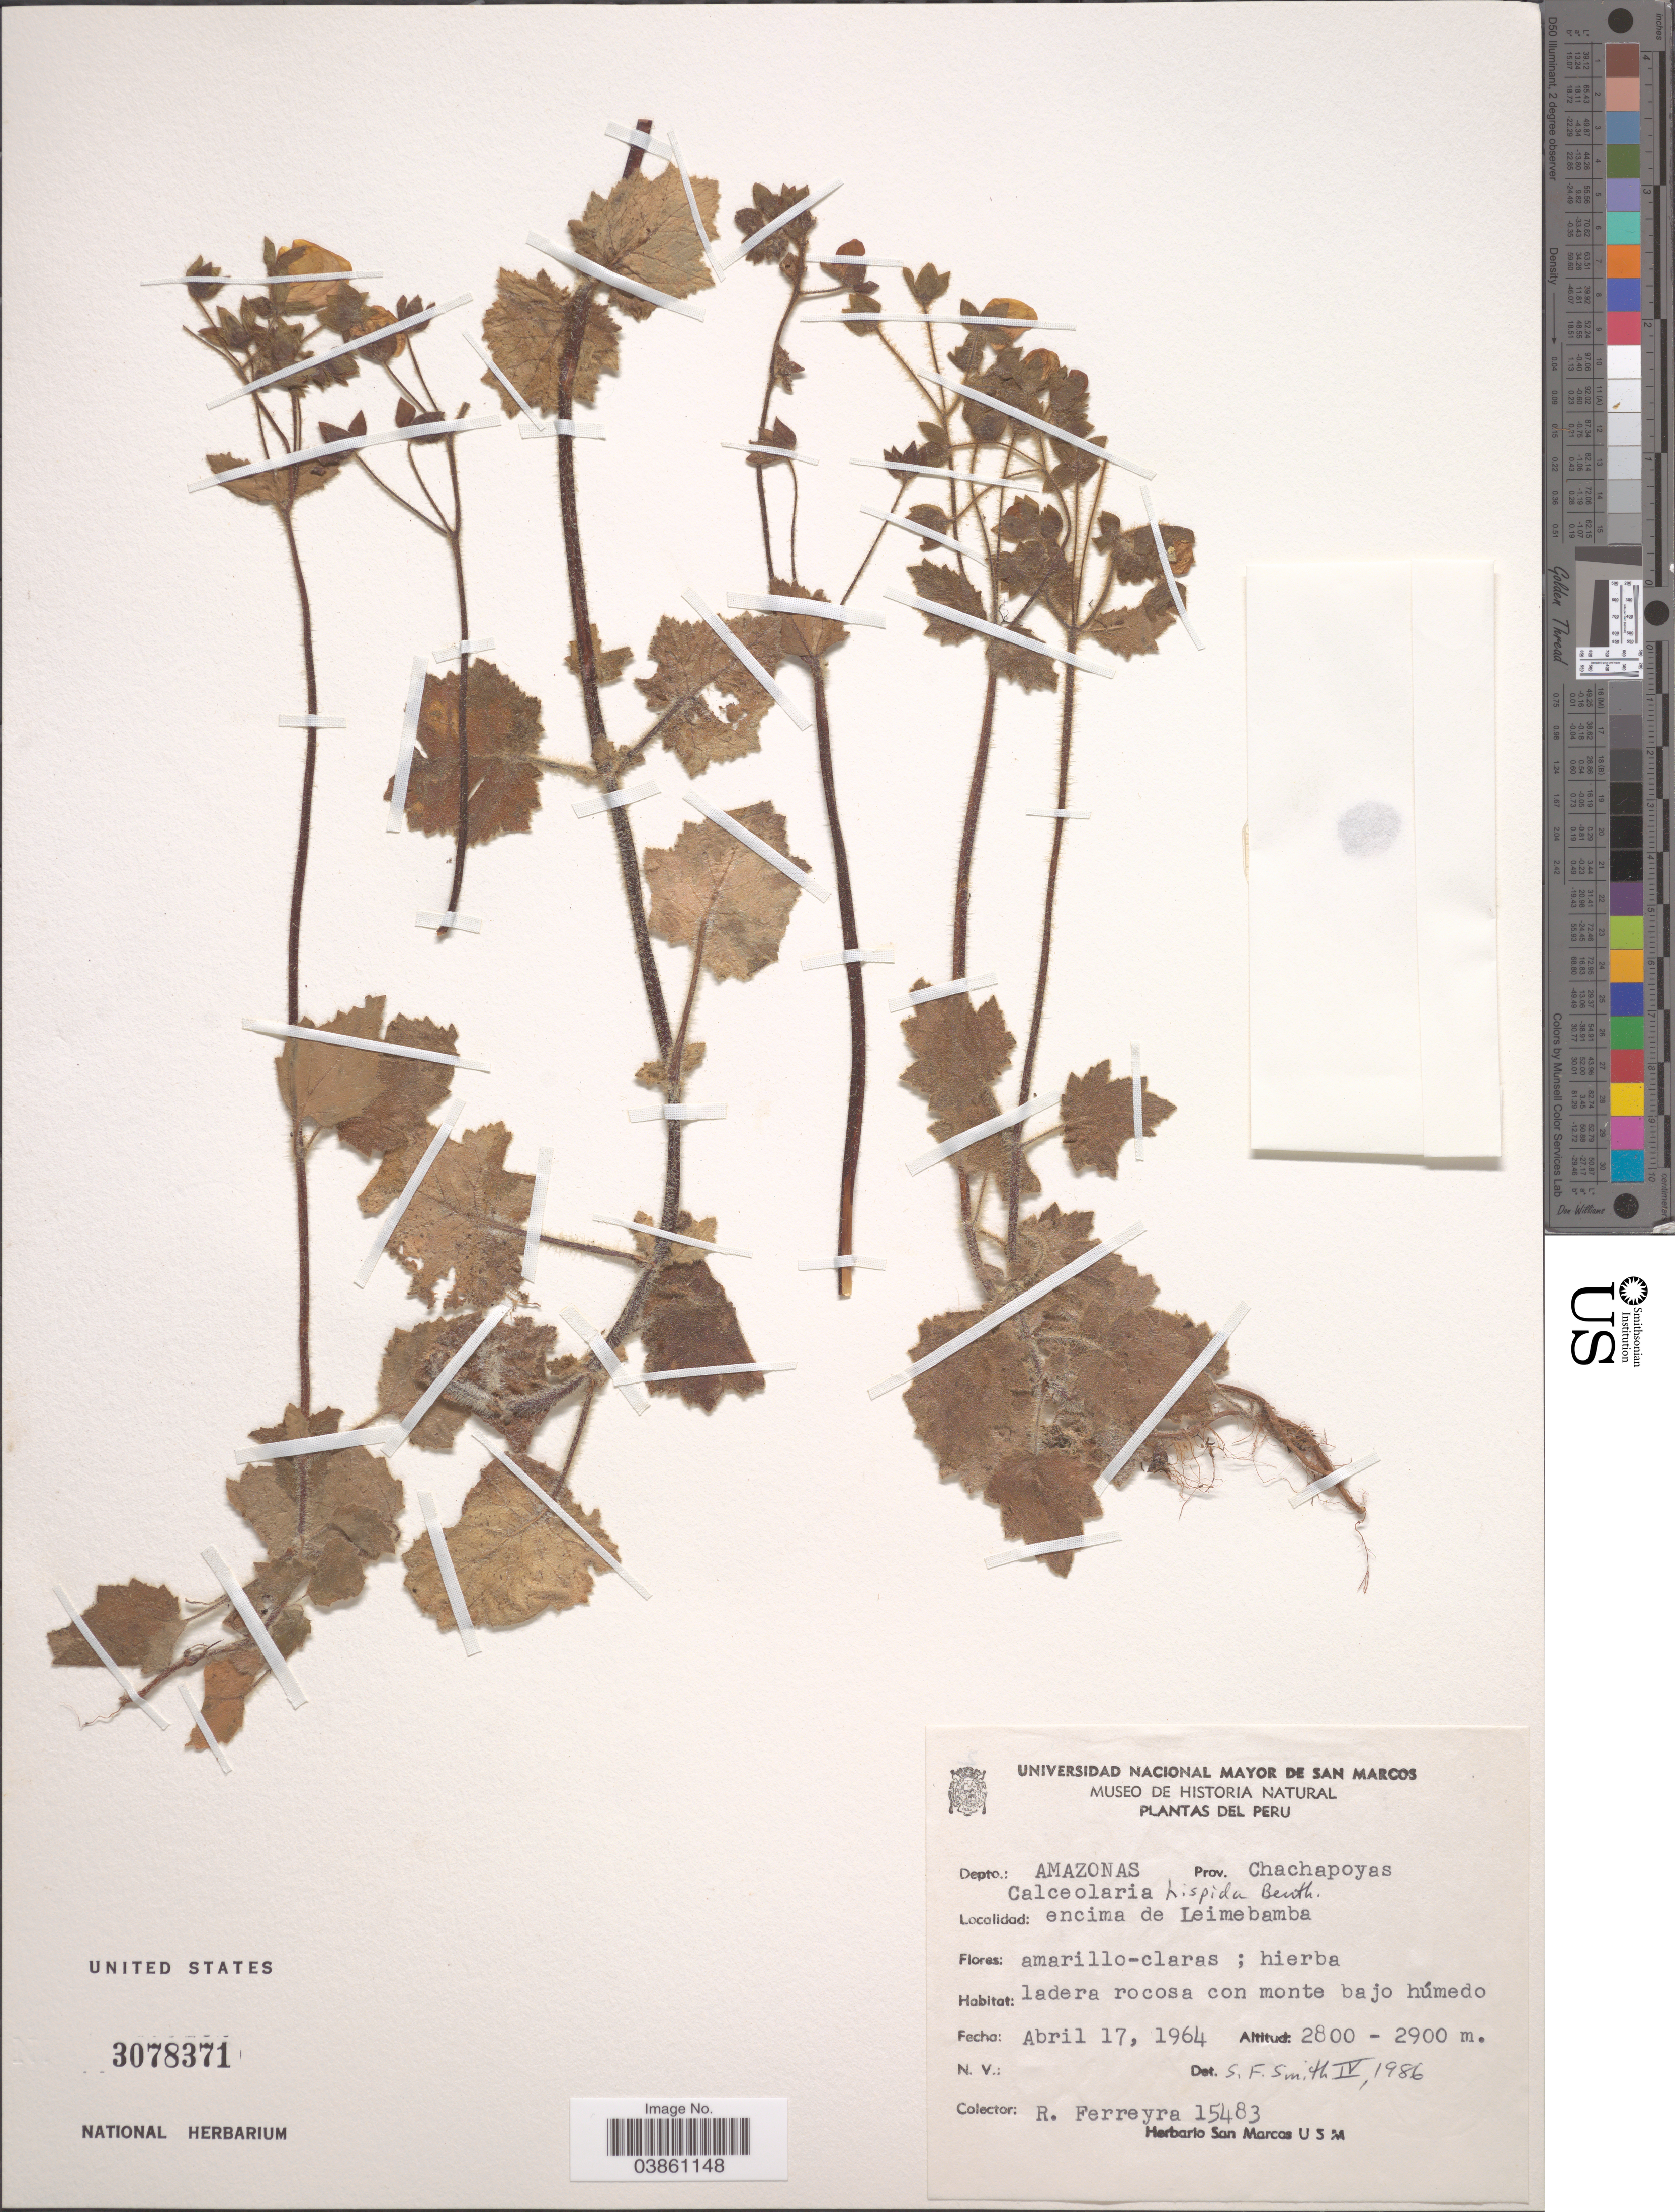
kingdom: Plantae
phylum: Tracheophyta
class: Magnoliopsida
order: Lamiales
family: Calceolariaceae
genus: Calceolaria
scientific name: Calceolaria hispida subsp. hispida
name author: Benth.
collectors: R. A. Ferreyra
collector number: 15483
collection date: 1964-04-17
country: Peru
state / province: Amazonas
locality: Depto.: Amazonas. Prov. Chachapoyas. Encima de Leimebamba.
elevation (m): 2800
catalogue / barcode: US 3078371